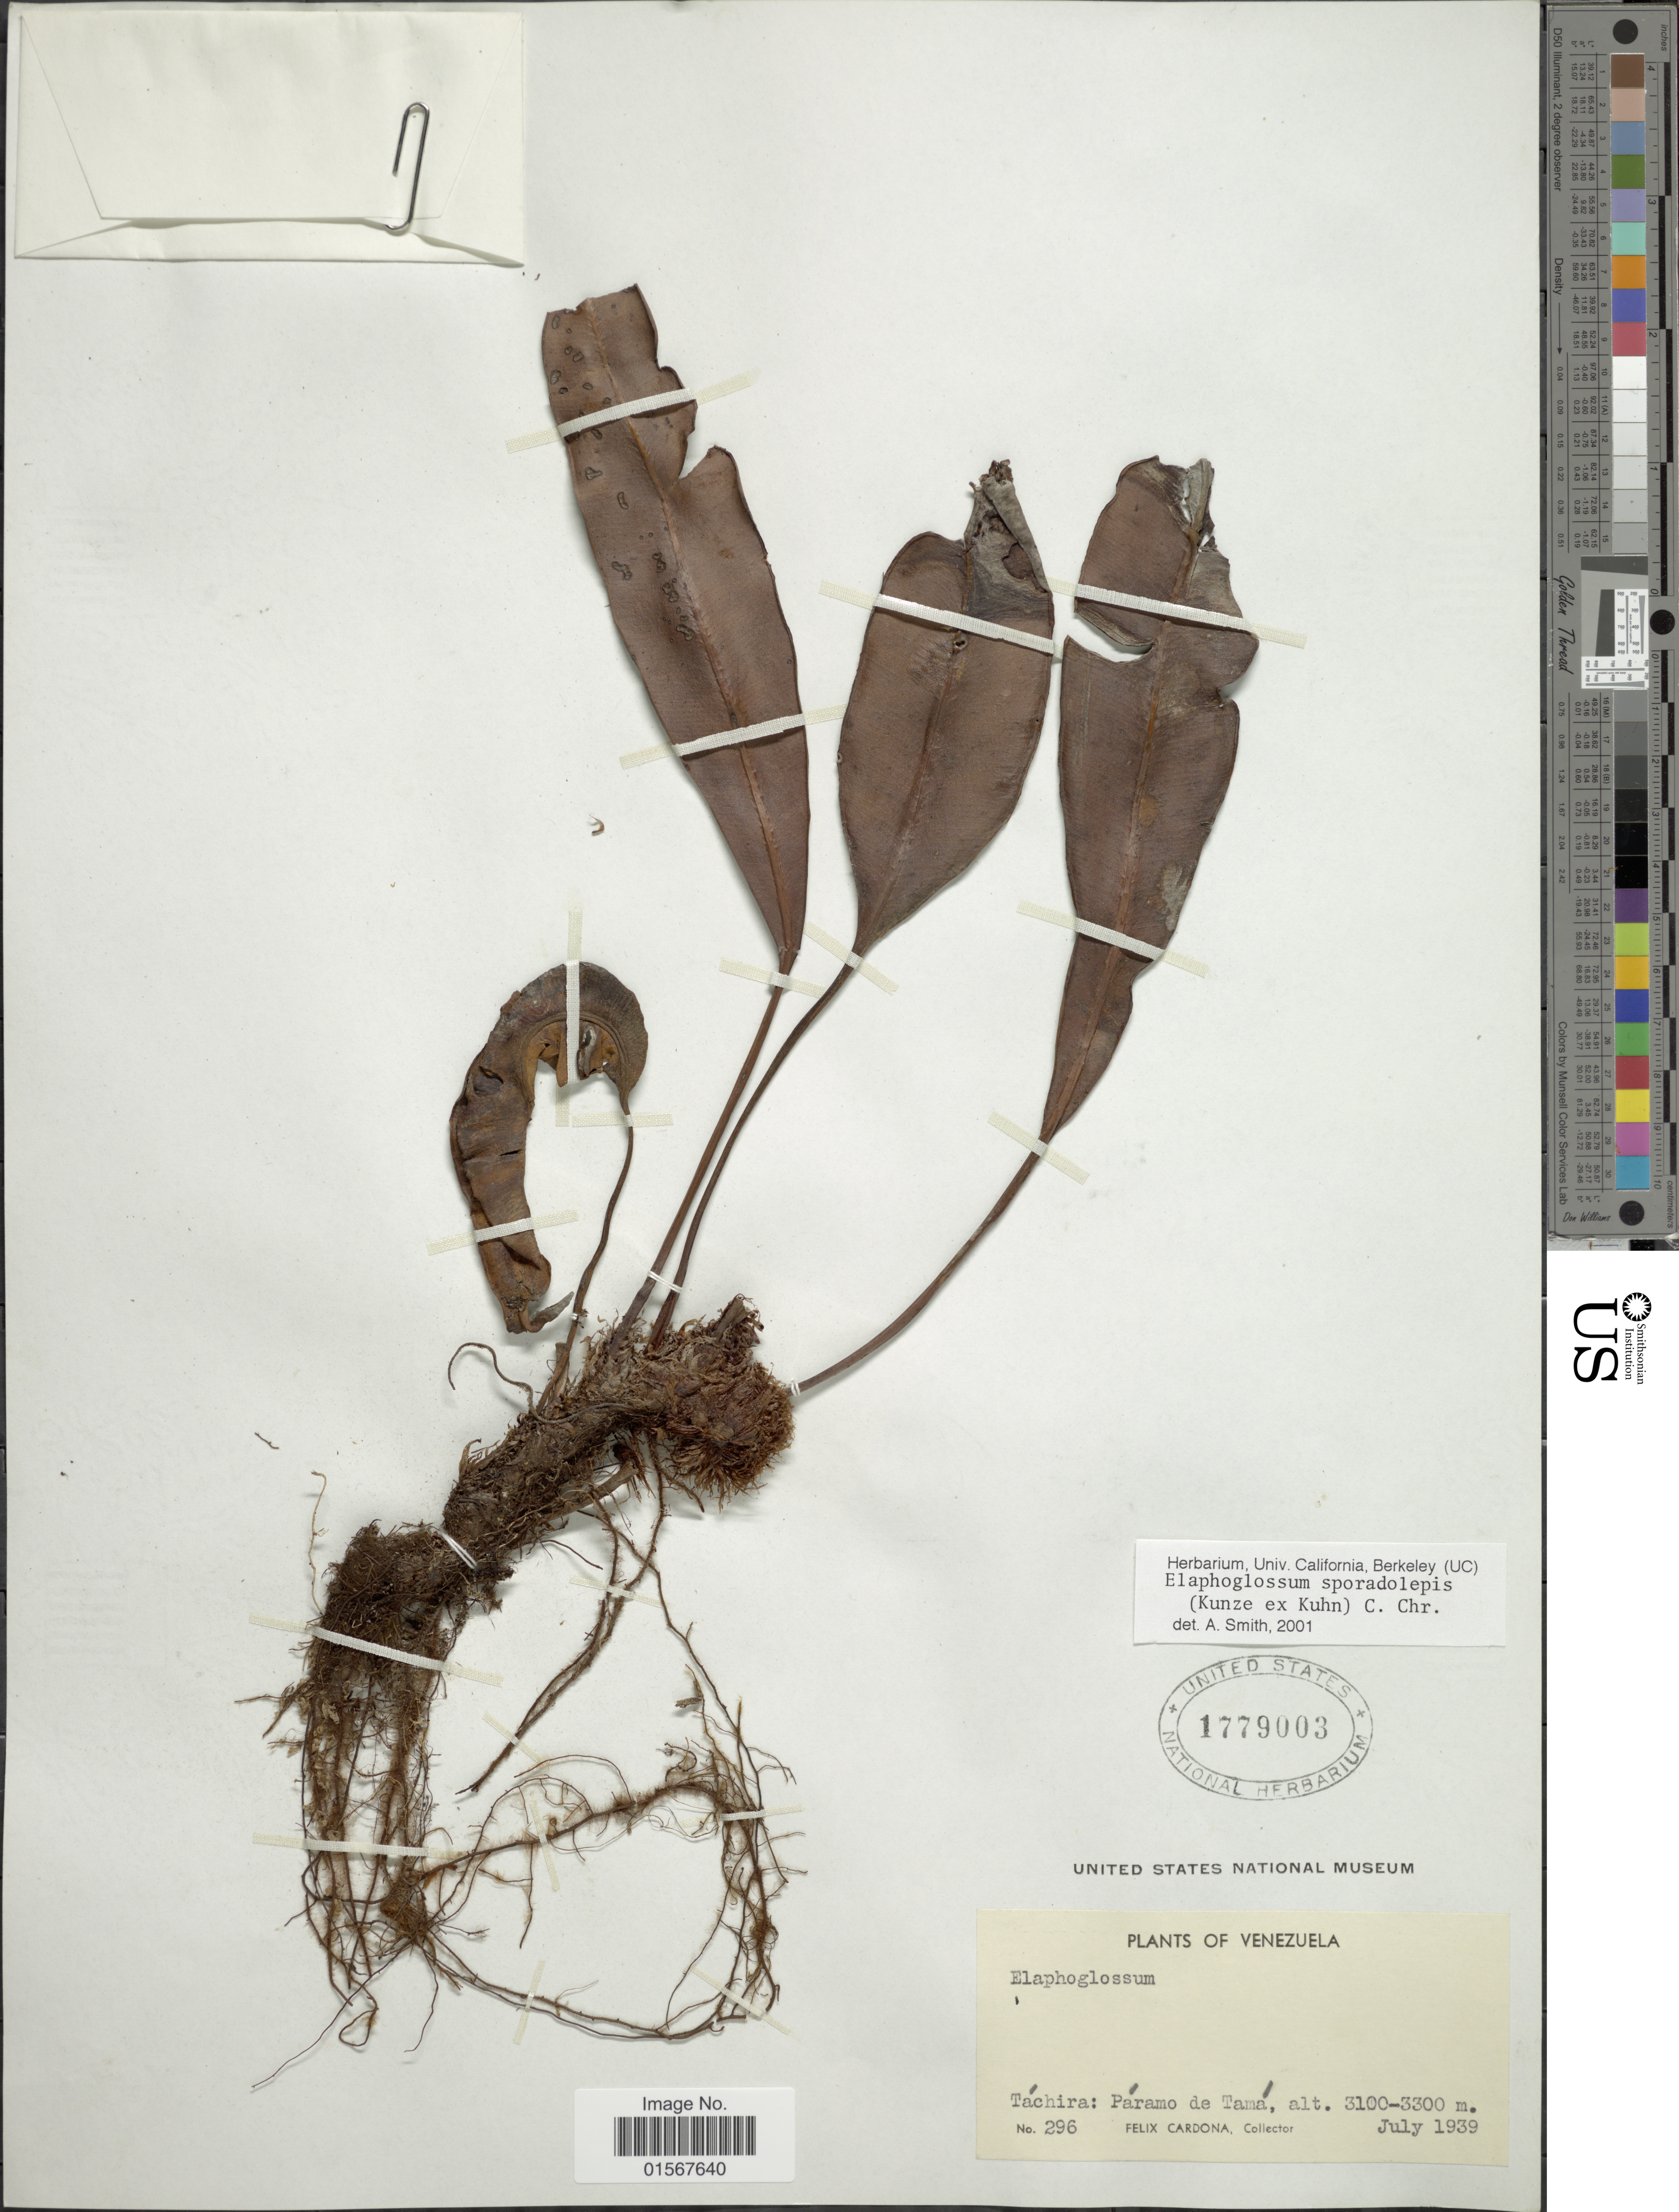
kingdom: Plantae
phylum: Tracheophyta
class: Polypodiopsida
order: Polypodiales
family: Dryopteridaceae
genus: Elaphoglossum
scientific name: Elaphoglossum sporadolepis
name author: (Kunze ex Kuhn) T. Moore ex C. Chr.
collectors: F. Cardona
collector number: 296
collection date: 1939-07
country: Venezuela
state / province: Tachira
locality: Tachira: Paramo de Tama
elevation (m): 3100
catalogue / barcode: US 1779003